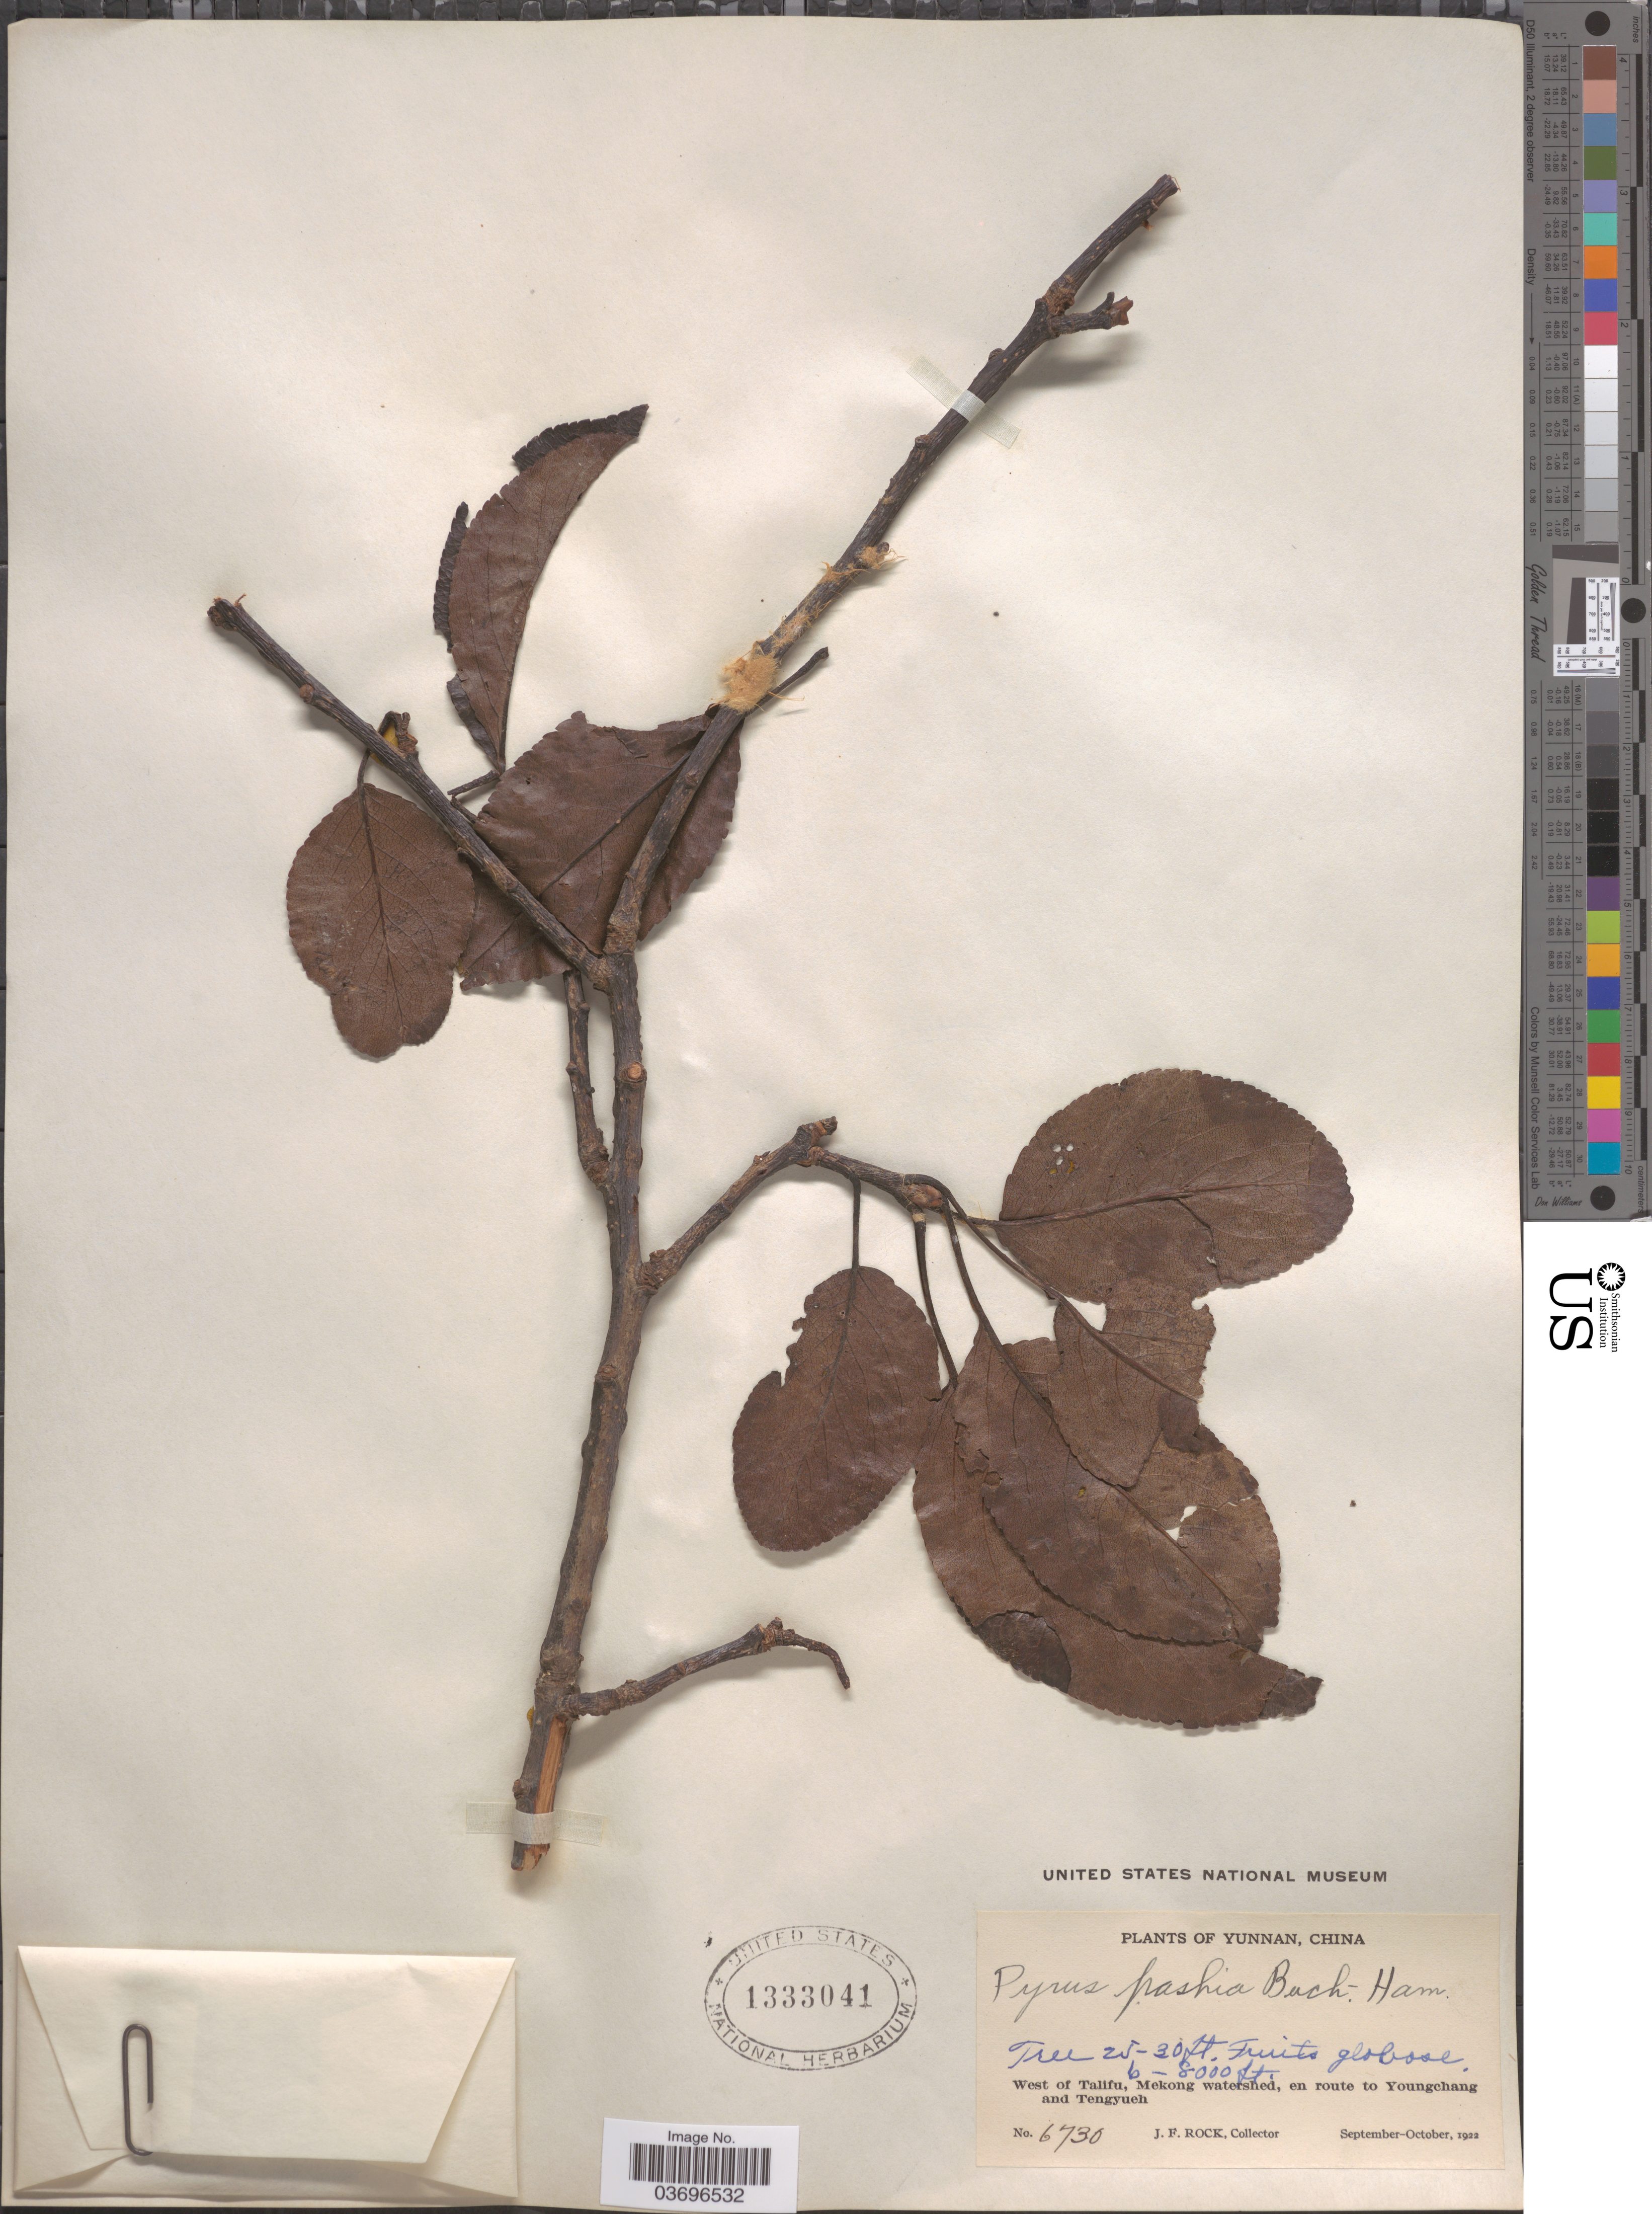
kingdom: Plantae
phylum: Tracheophyta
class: Magnoliopsida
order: Rosales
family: Rosaceae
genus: Pyrus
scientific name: Pyrus pashia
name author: Buch.-Ham. ex D. Don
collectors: J. Rock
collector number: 6730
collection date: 1922-09/1922-10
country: China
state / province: Yunnan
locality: West of Talifu, Mekong watershed, en route to Youngchang and Tengyueh.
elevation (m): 1829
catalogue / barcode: US 1333041